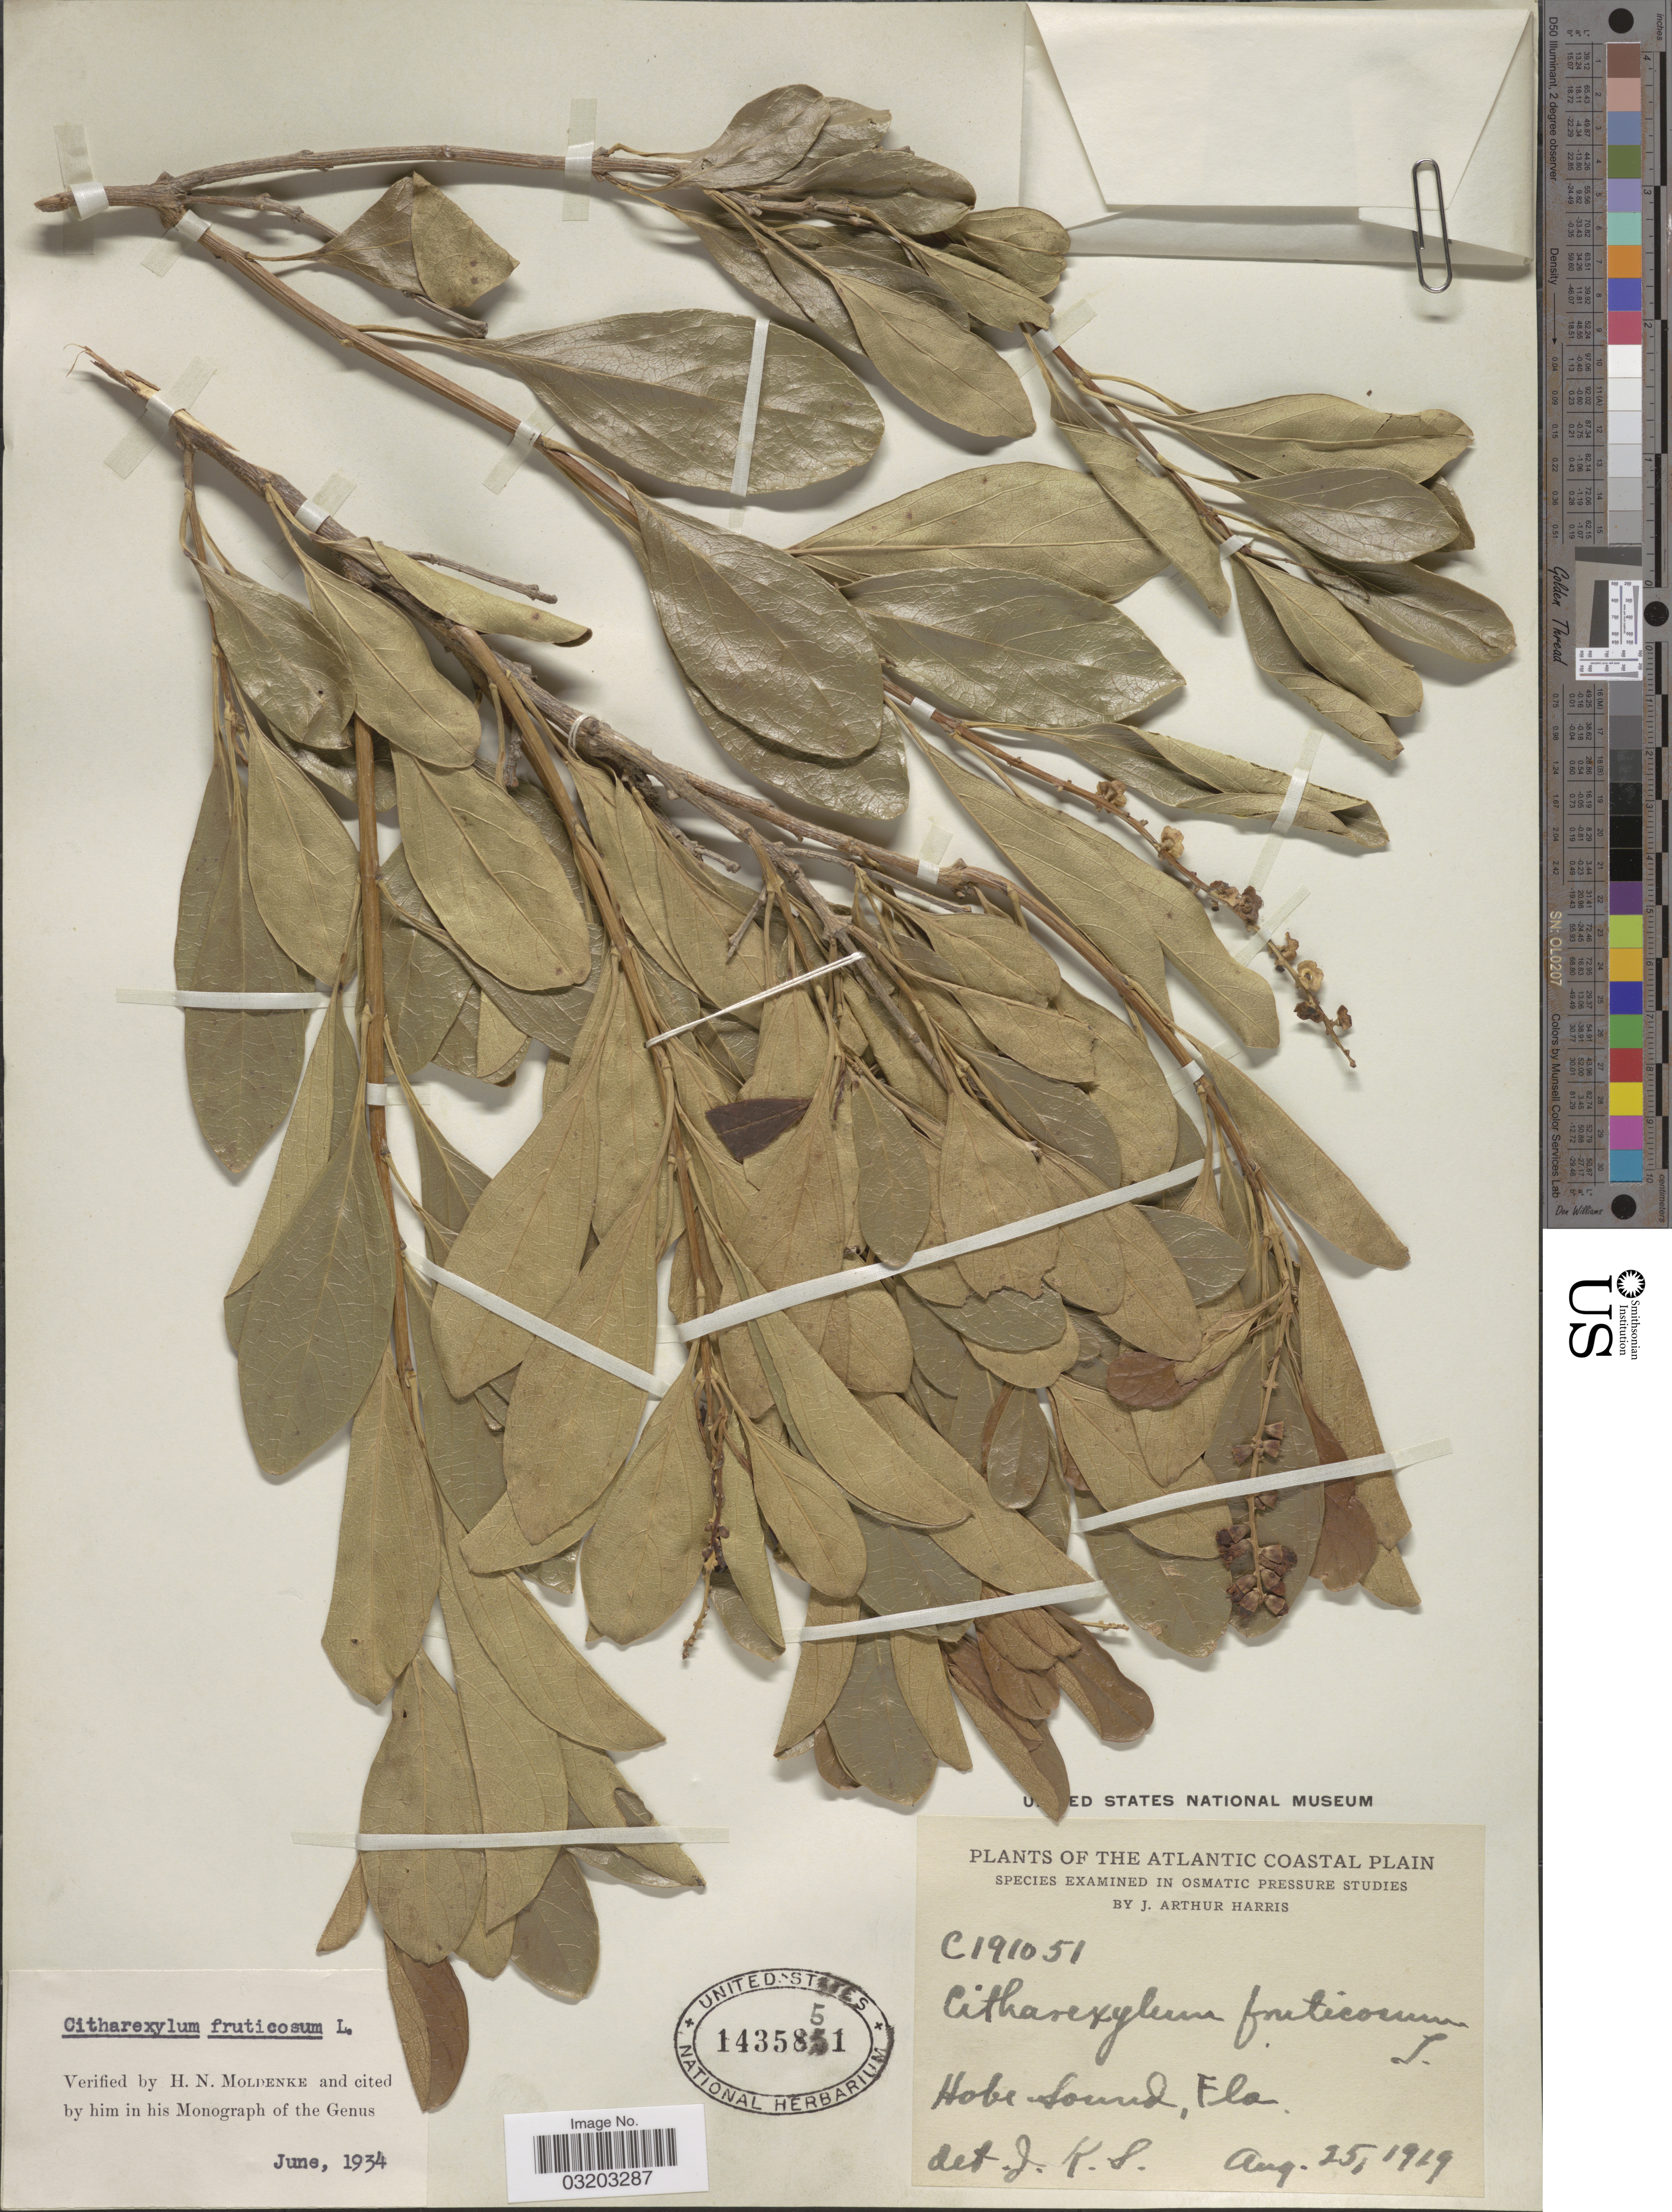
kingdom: Plantae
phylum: Tracheophyta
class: Magnoliopsida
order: Lamiales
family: Verbenaceae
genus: Citharexylum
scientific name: Citharexylum fruticosum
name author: L.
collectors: J. A. Harris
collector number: C191051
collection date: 1919-08-25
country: United States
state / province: Florida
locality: The Atlantic Coastal Plain. Hobe Sound.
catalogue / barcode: US 1435851